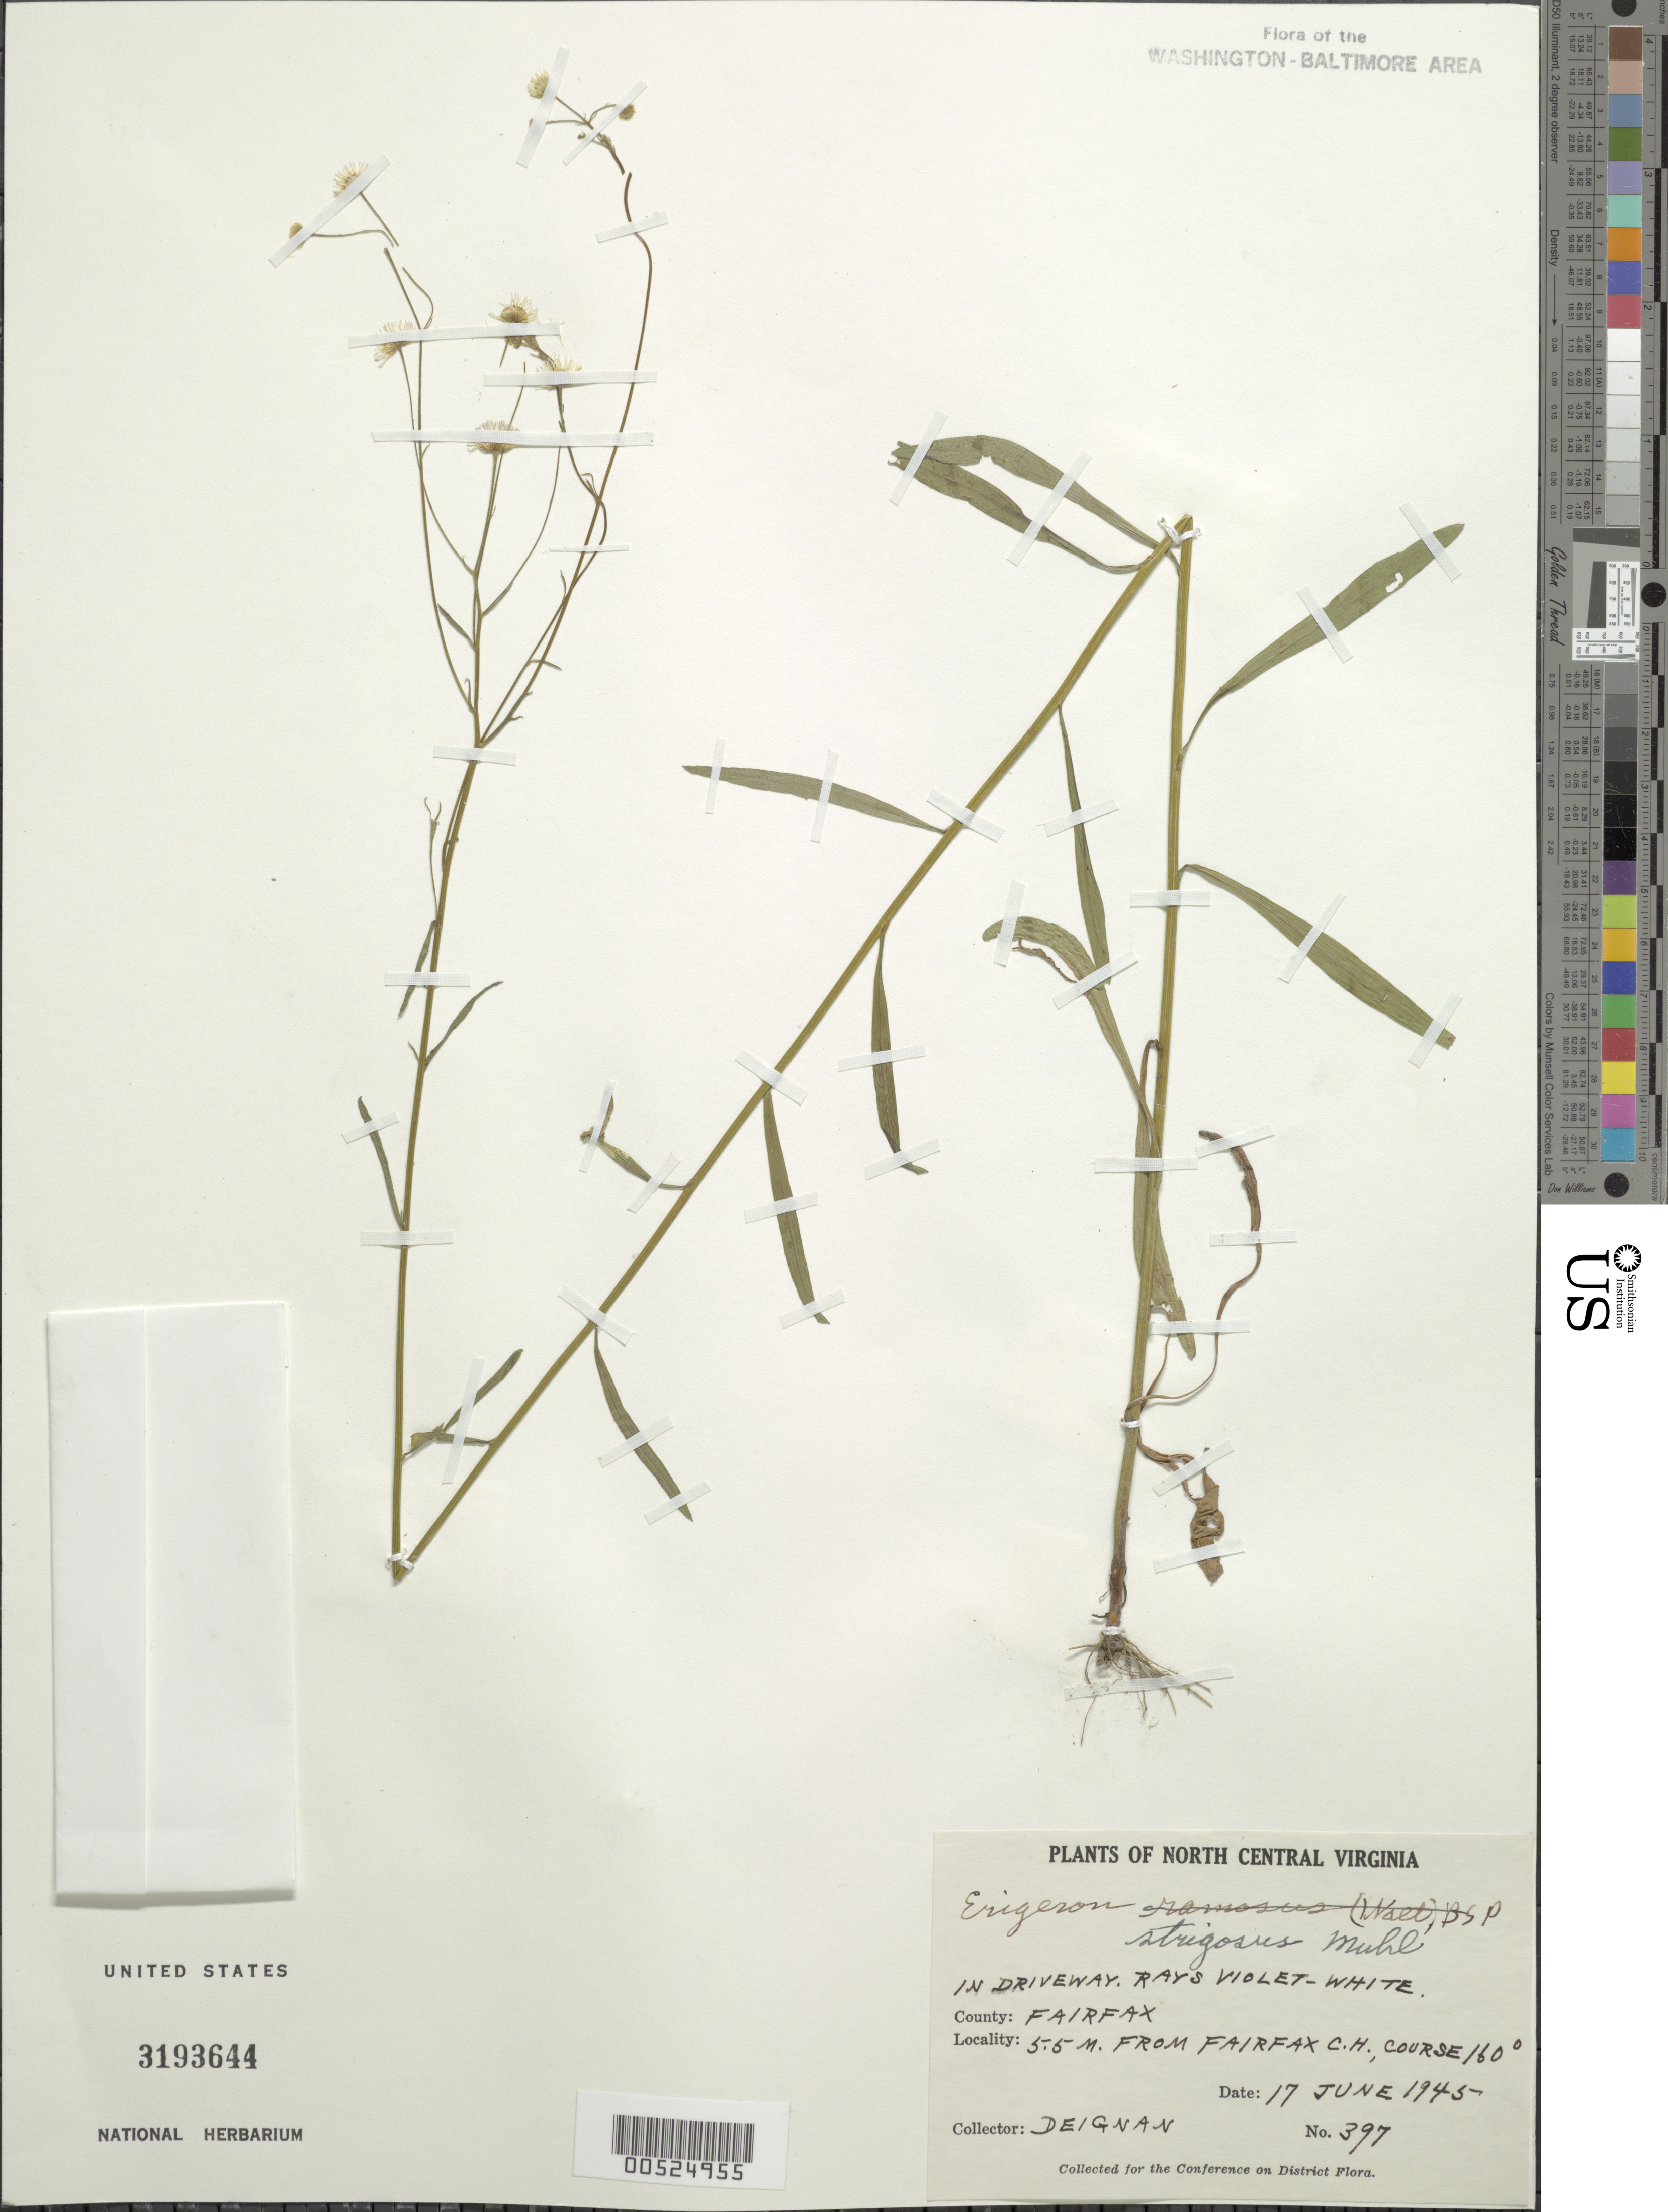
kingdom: Plantae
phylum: Tracheophyta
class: Magnoliopsida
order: Asterales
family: Asteraceae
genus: Erigeron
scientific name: Erigeron strigosus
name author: Muhl. ex Willd.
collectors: Deignan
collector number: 397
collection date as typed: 17 Jun 1945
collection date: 1945-06-17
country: United States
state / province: Virginia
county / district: Fairfax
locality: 5.5 Miles from Fairfax Courthouse, Course 160 Degrees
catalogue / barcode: US 3193644